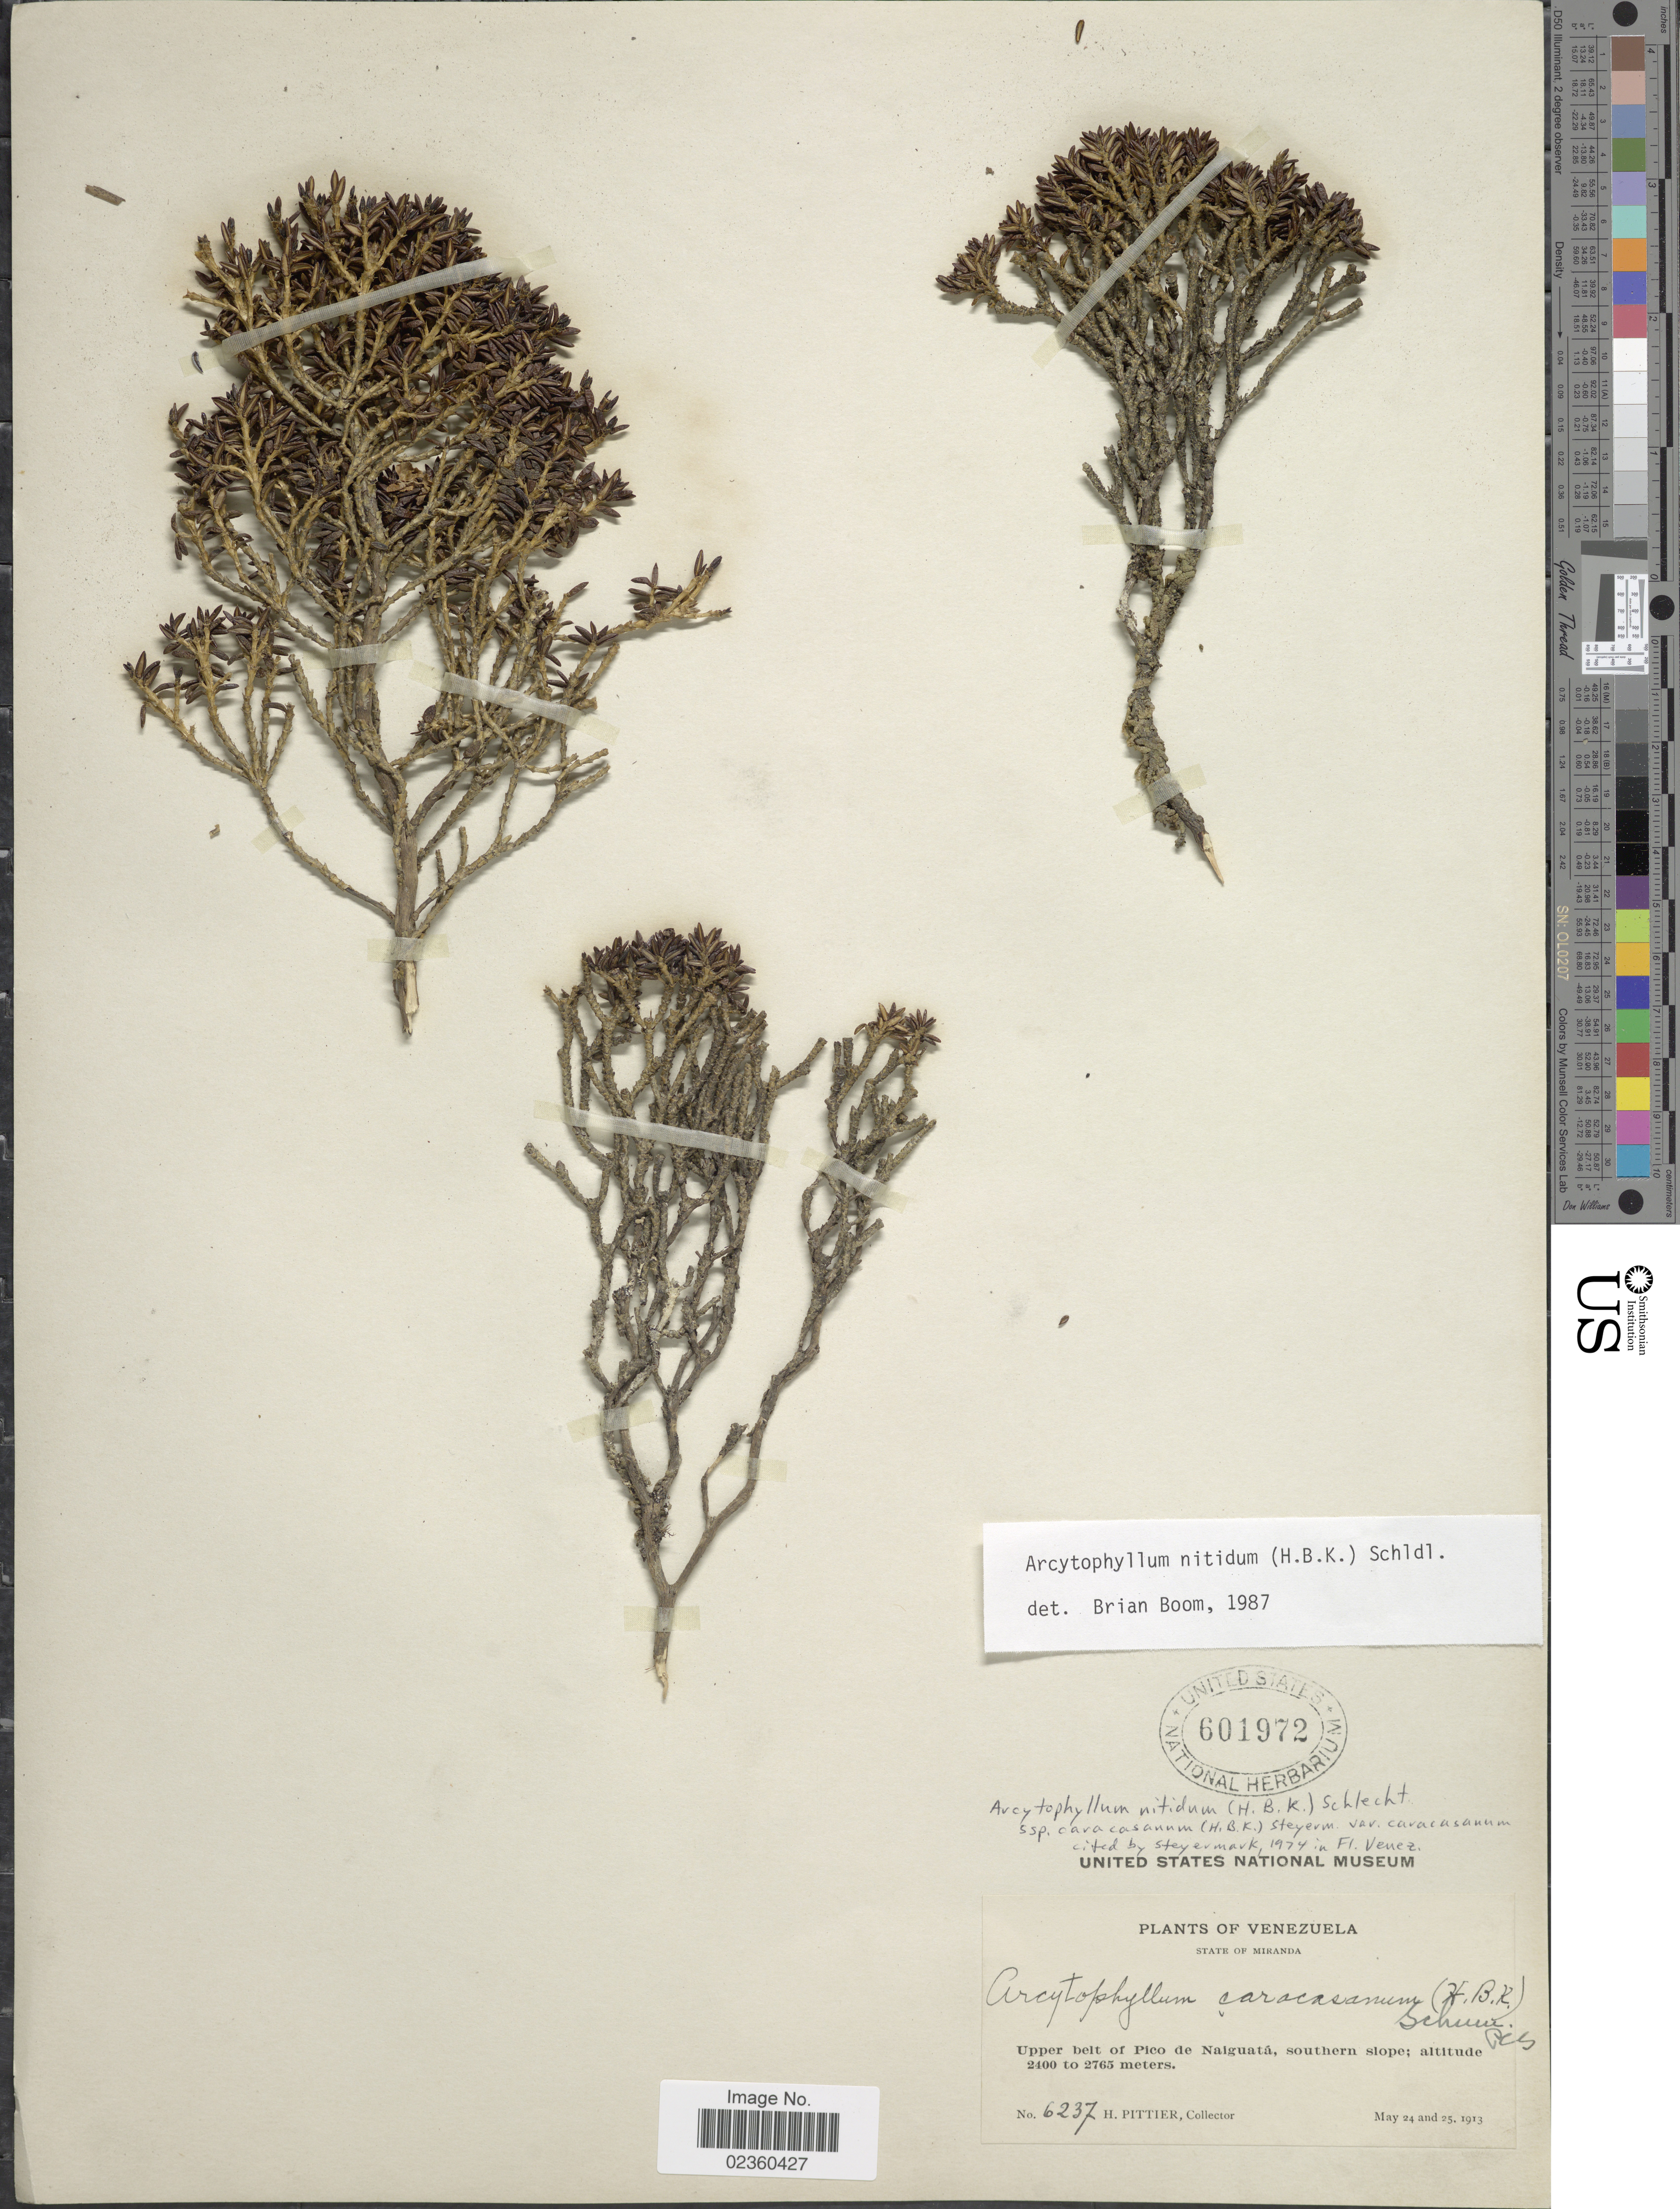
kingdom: Plantae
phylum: Tracheophyta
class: Magnoliopsida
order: Gentianales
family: Rubiaceae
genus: Arcytophyllum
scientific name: Arcytophyllum nitidum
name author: (Kunth) Schltdl.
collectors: H. F. Pittier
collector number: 6237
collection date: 1913-05-24/1913-05-25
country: Venezuela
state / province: Miranda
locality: Upper belt of Pico de Naiguatá, southern slope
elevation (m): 2400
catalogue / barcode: US 601972